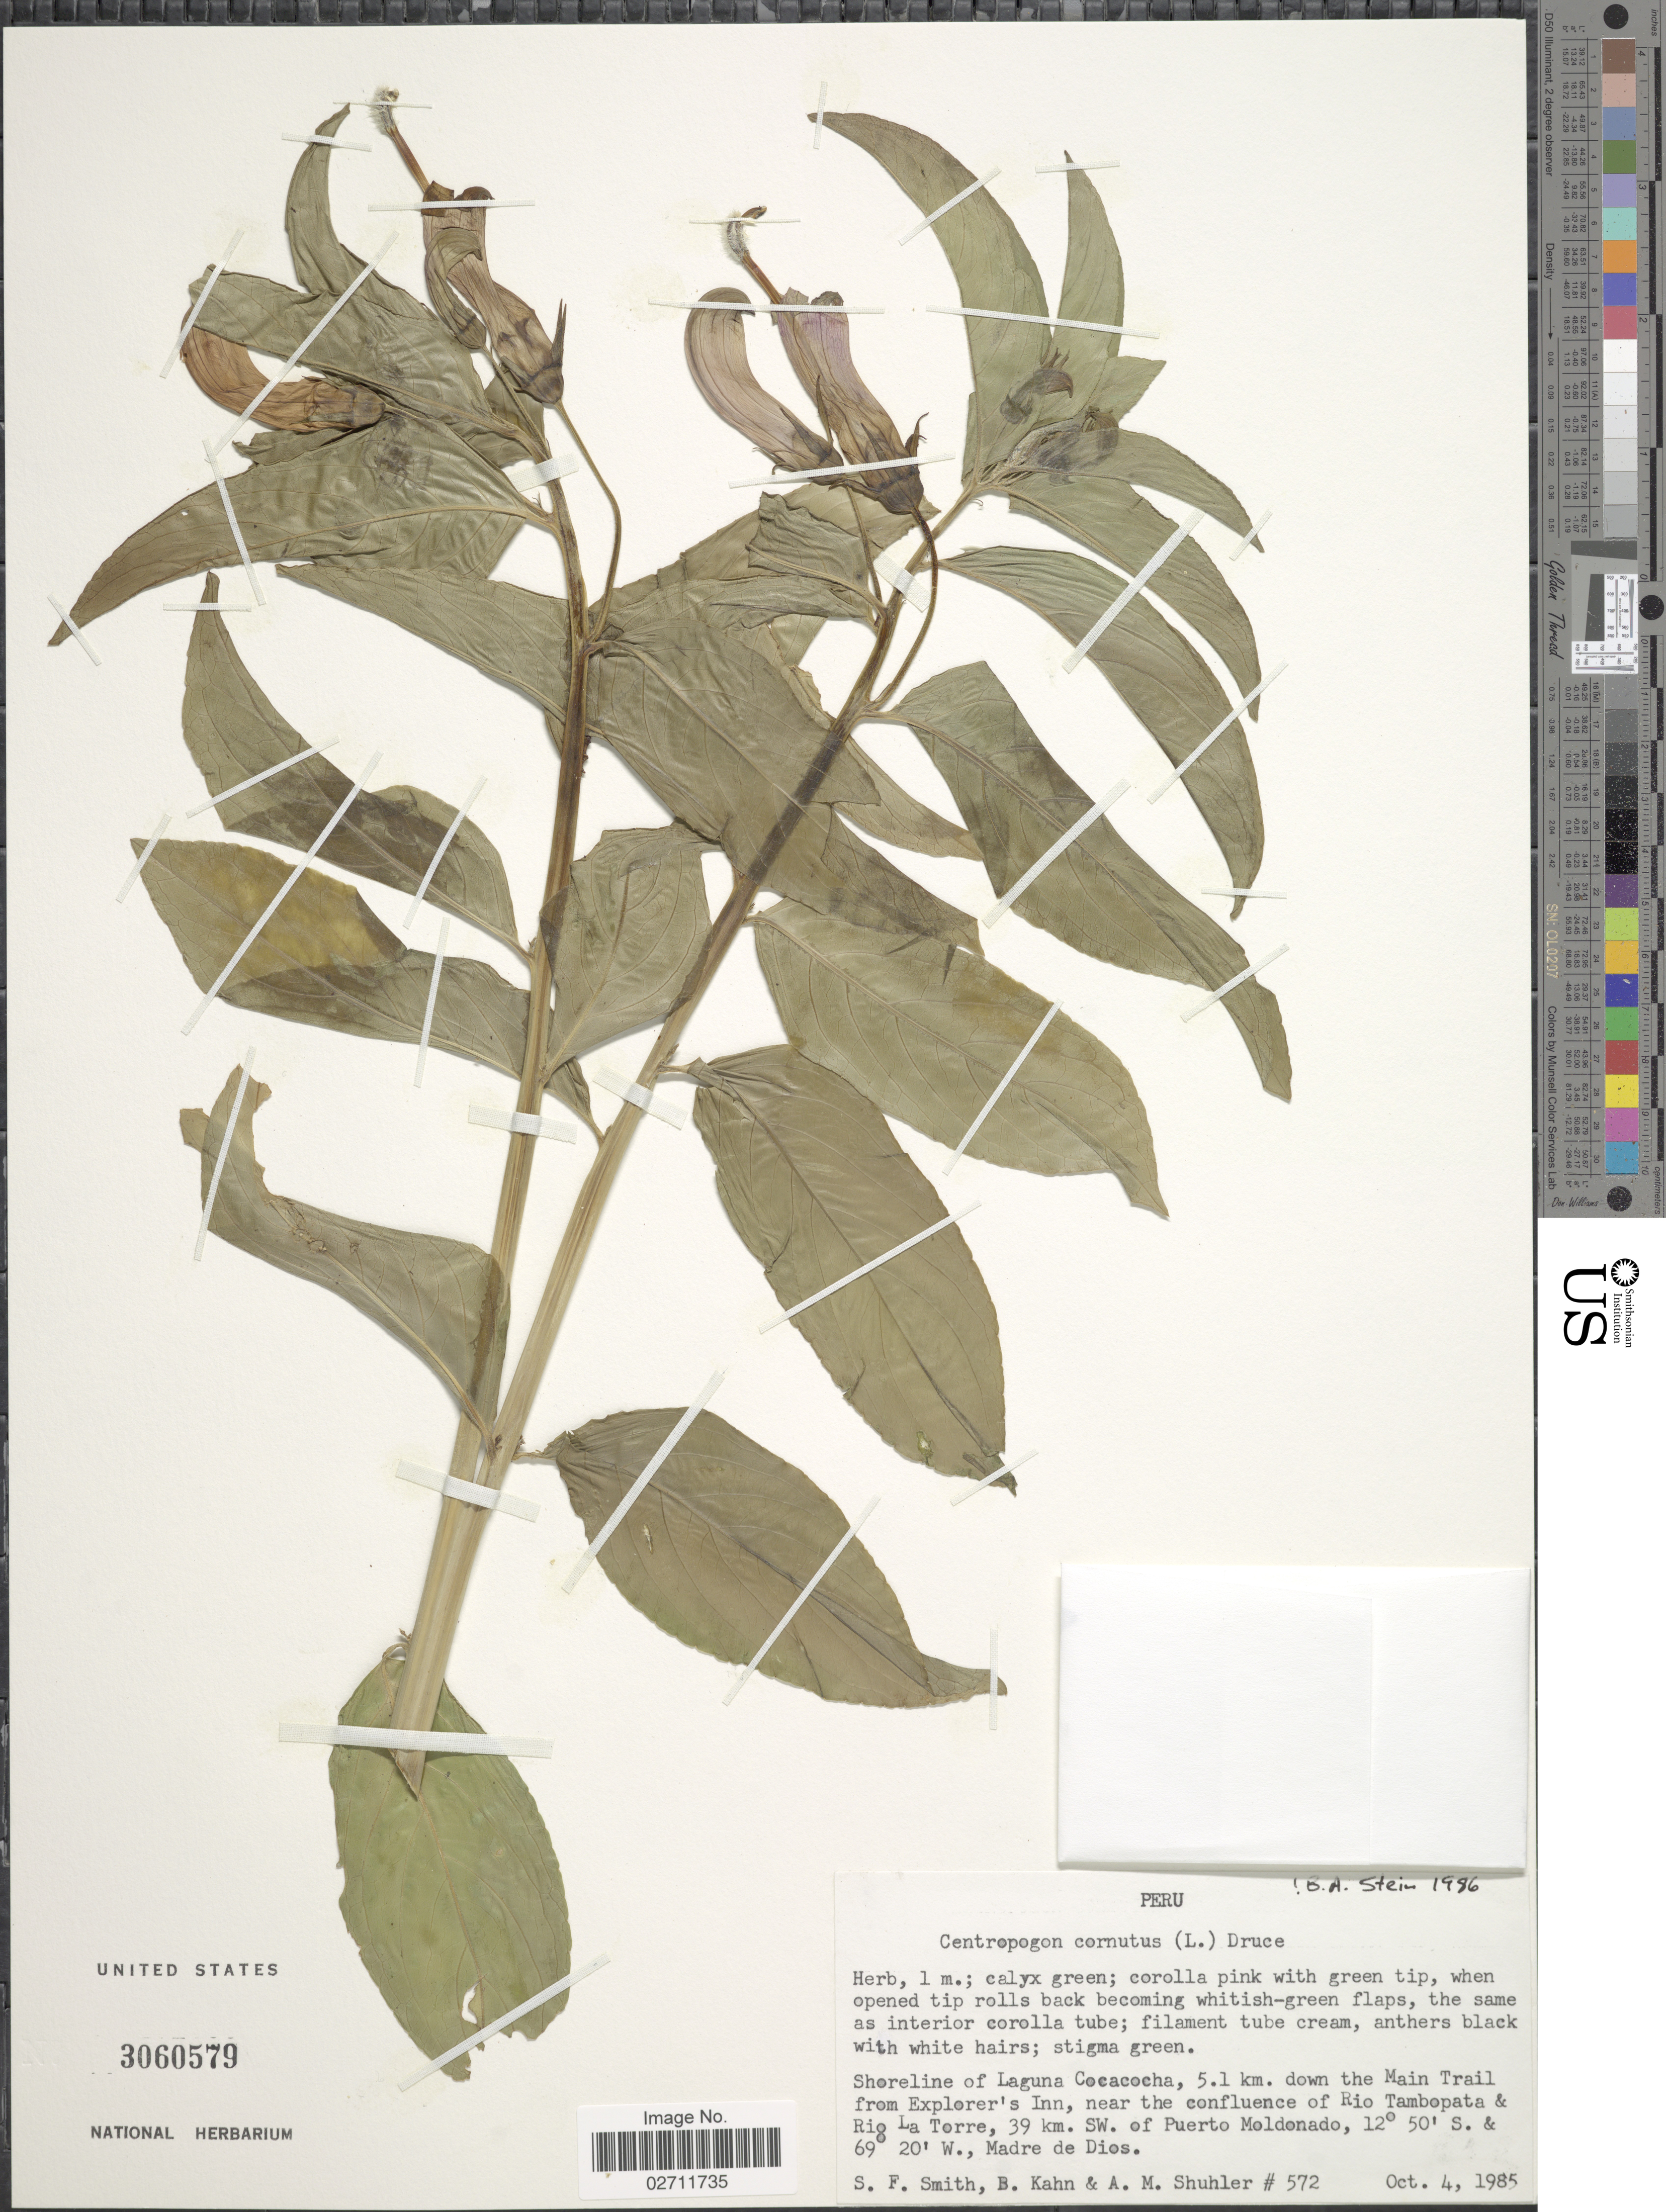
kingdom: Plantae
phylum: Tracheophyta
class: Magnoliopsida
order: Asterales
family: Campanulaceae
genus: Centropogon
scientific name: Centropogon cornutus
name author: (L.) Druce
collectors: S.F. Smith, B. Kahn & A. Shuhler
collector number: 572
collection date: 1985-10-04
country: Peru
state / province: Madre de Dios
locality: Shoreline of Laguna Cocacocha, 5.1 km down the Main trail from Explorer's Inn, near the confluence of Rio Tambopata & Rio La Torre, 39 km. SW of Puerto Moldonado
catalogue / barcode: US 3060579